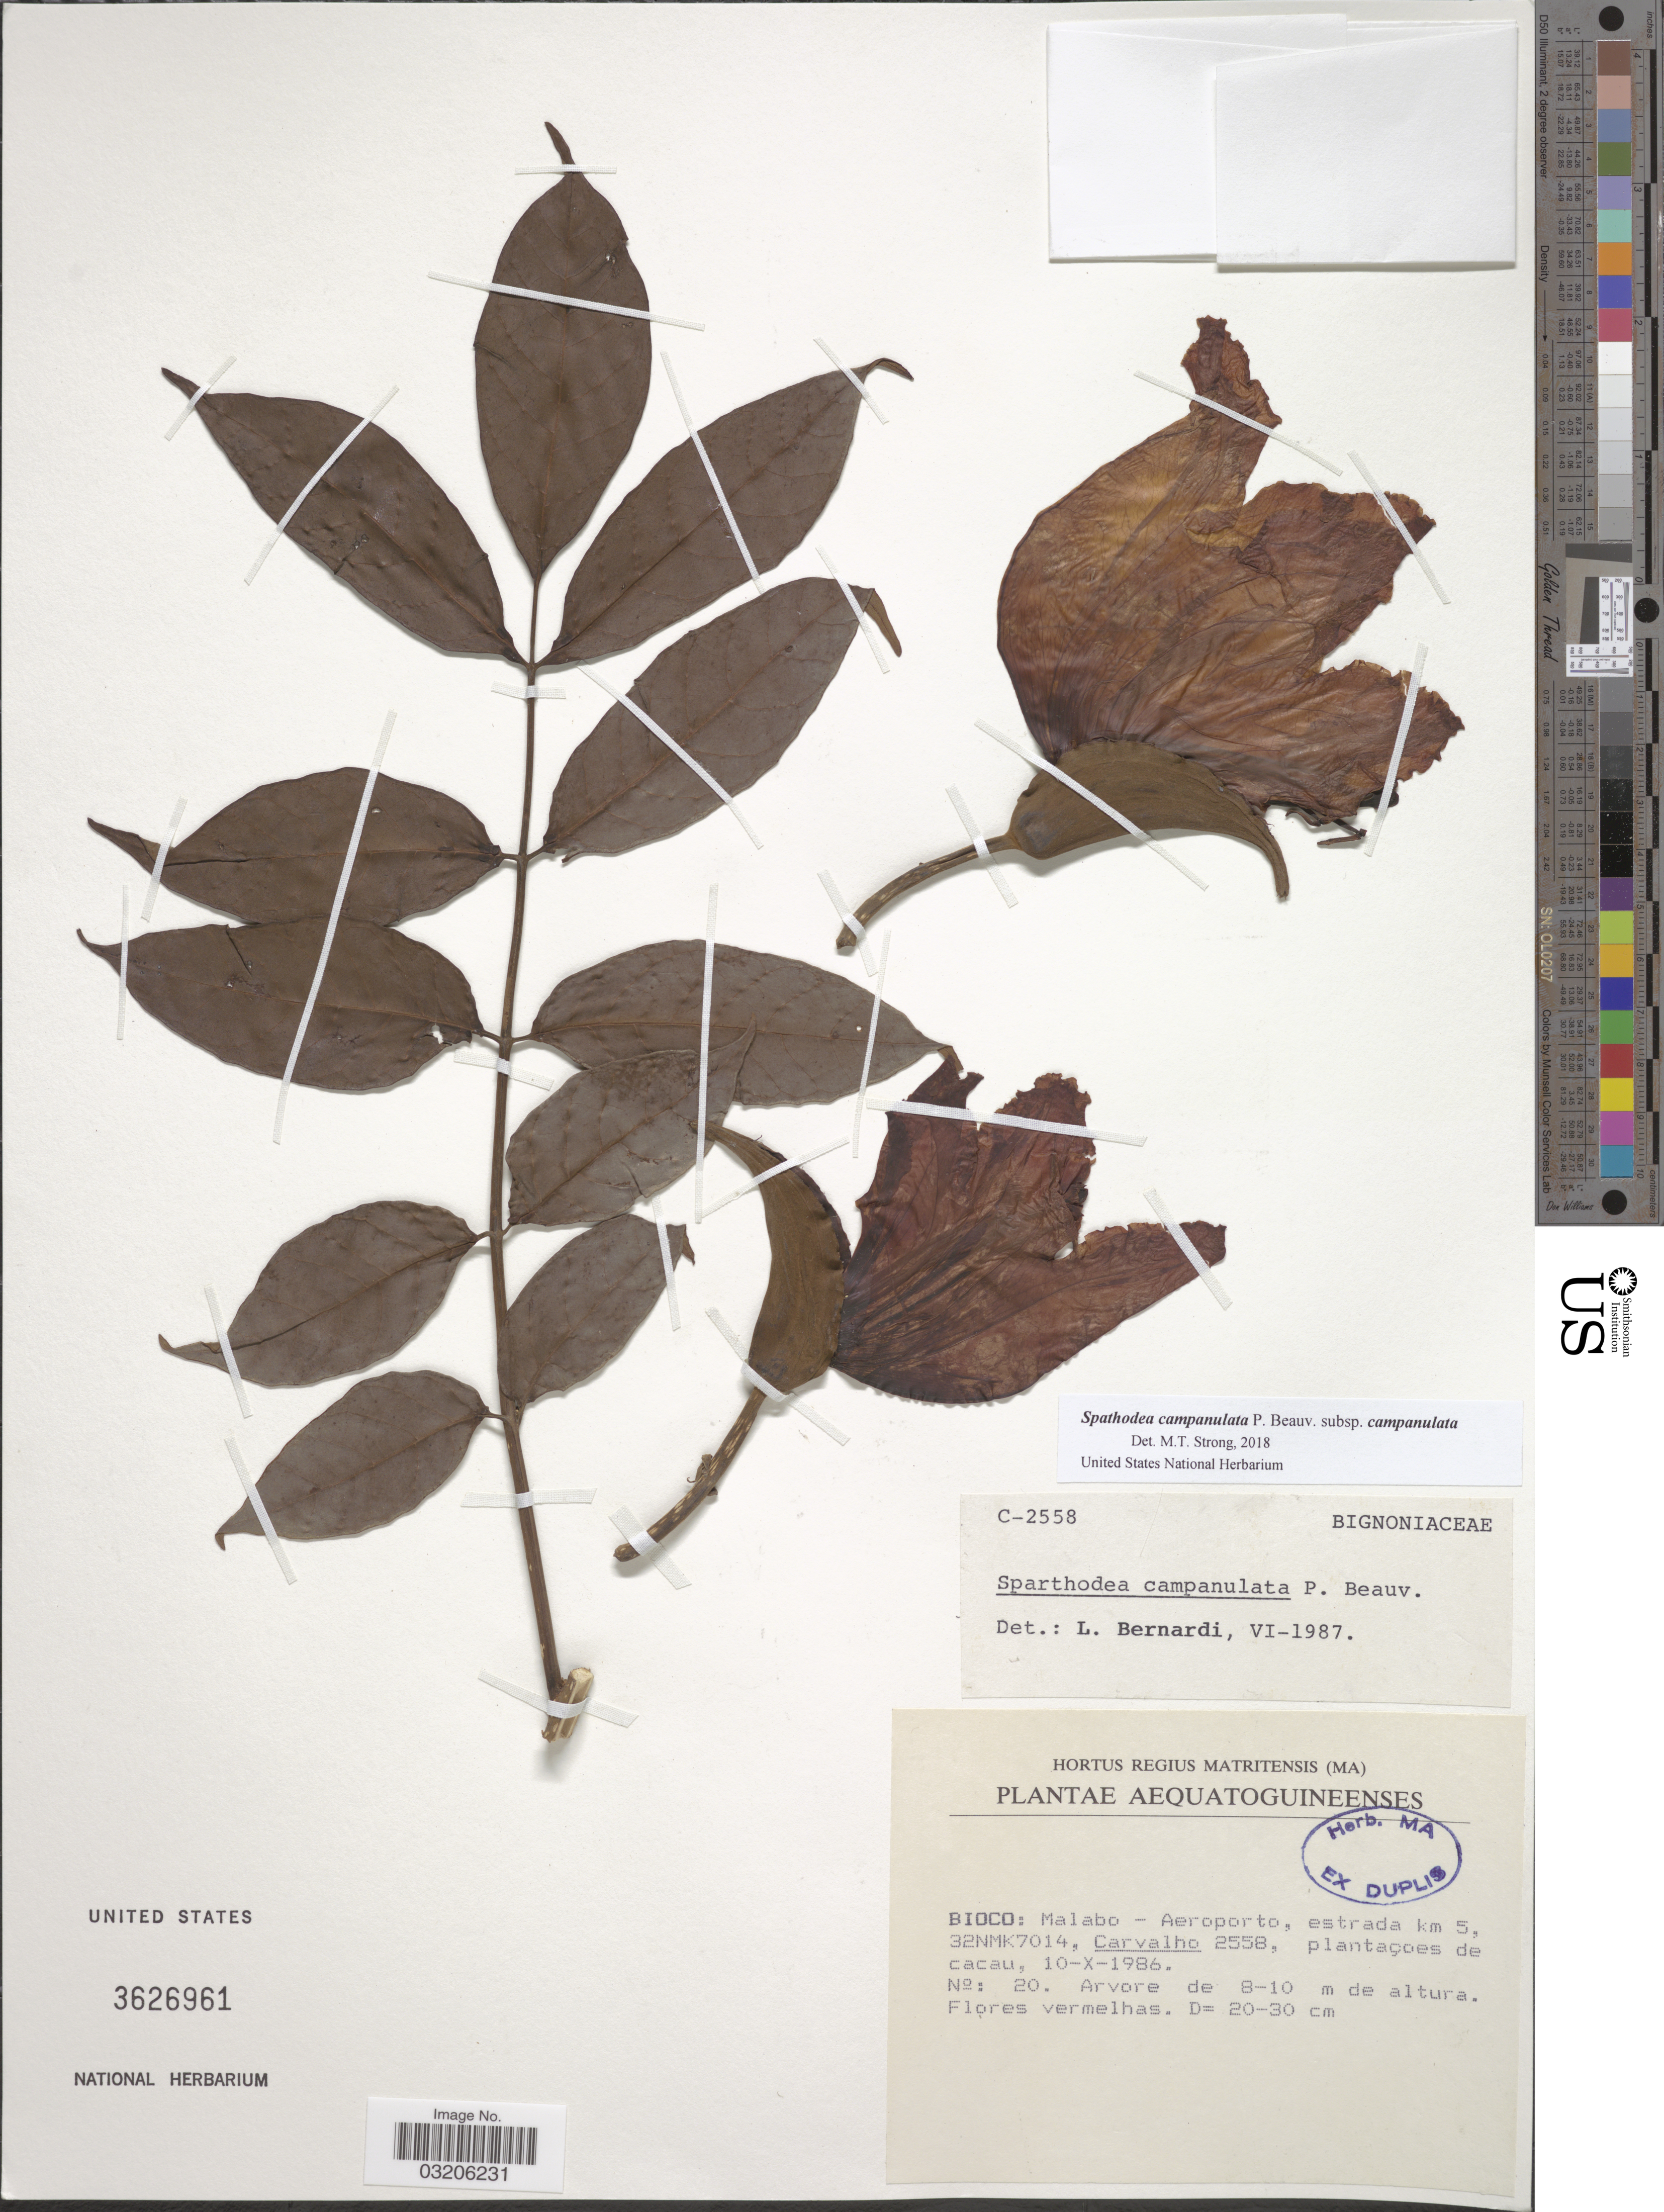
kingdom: Plantae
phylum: Tracheophyta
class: Magnoliopsida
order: Lamiales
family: Bignoniaceae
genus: Spathodea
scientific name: Spathodea campanulata subsp. campanulata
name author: P. Beauv.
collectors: Carvalho, --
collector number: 2558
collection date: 1986-10-10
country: Equatorial Guinea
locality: Aequatoguineenses. BIOCO. Malabo - Aeroporto, estrada km 5, 32NMK7014.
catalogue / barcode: US 3626961